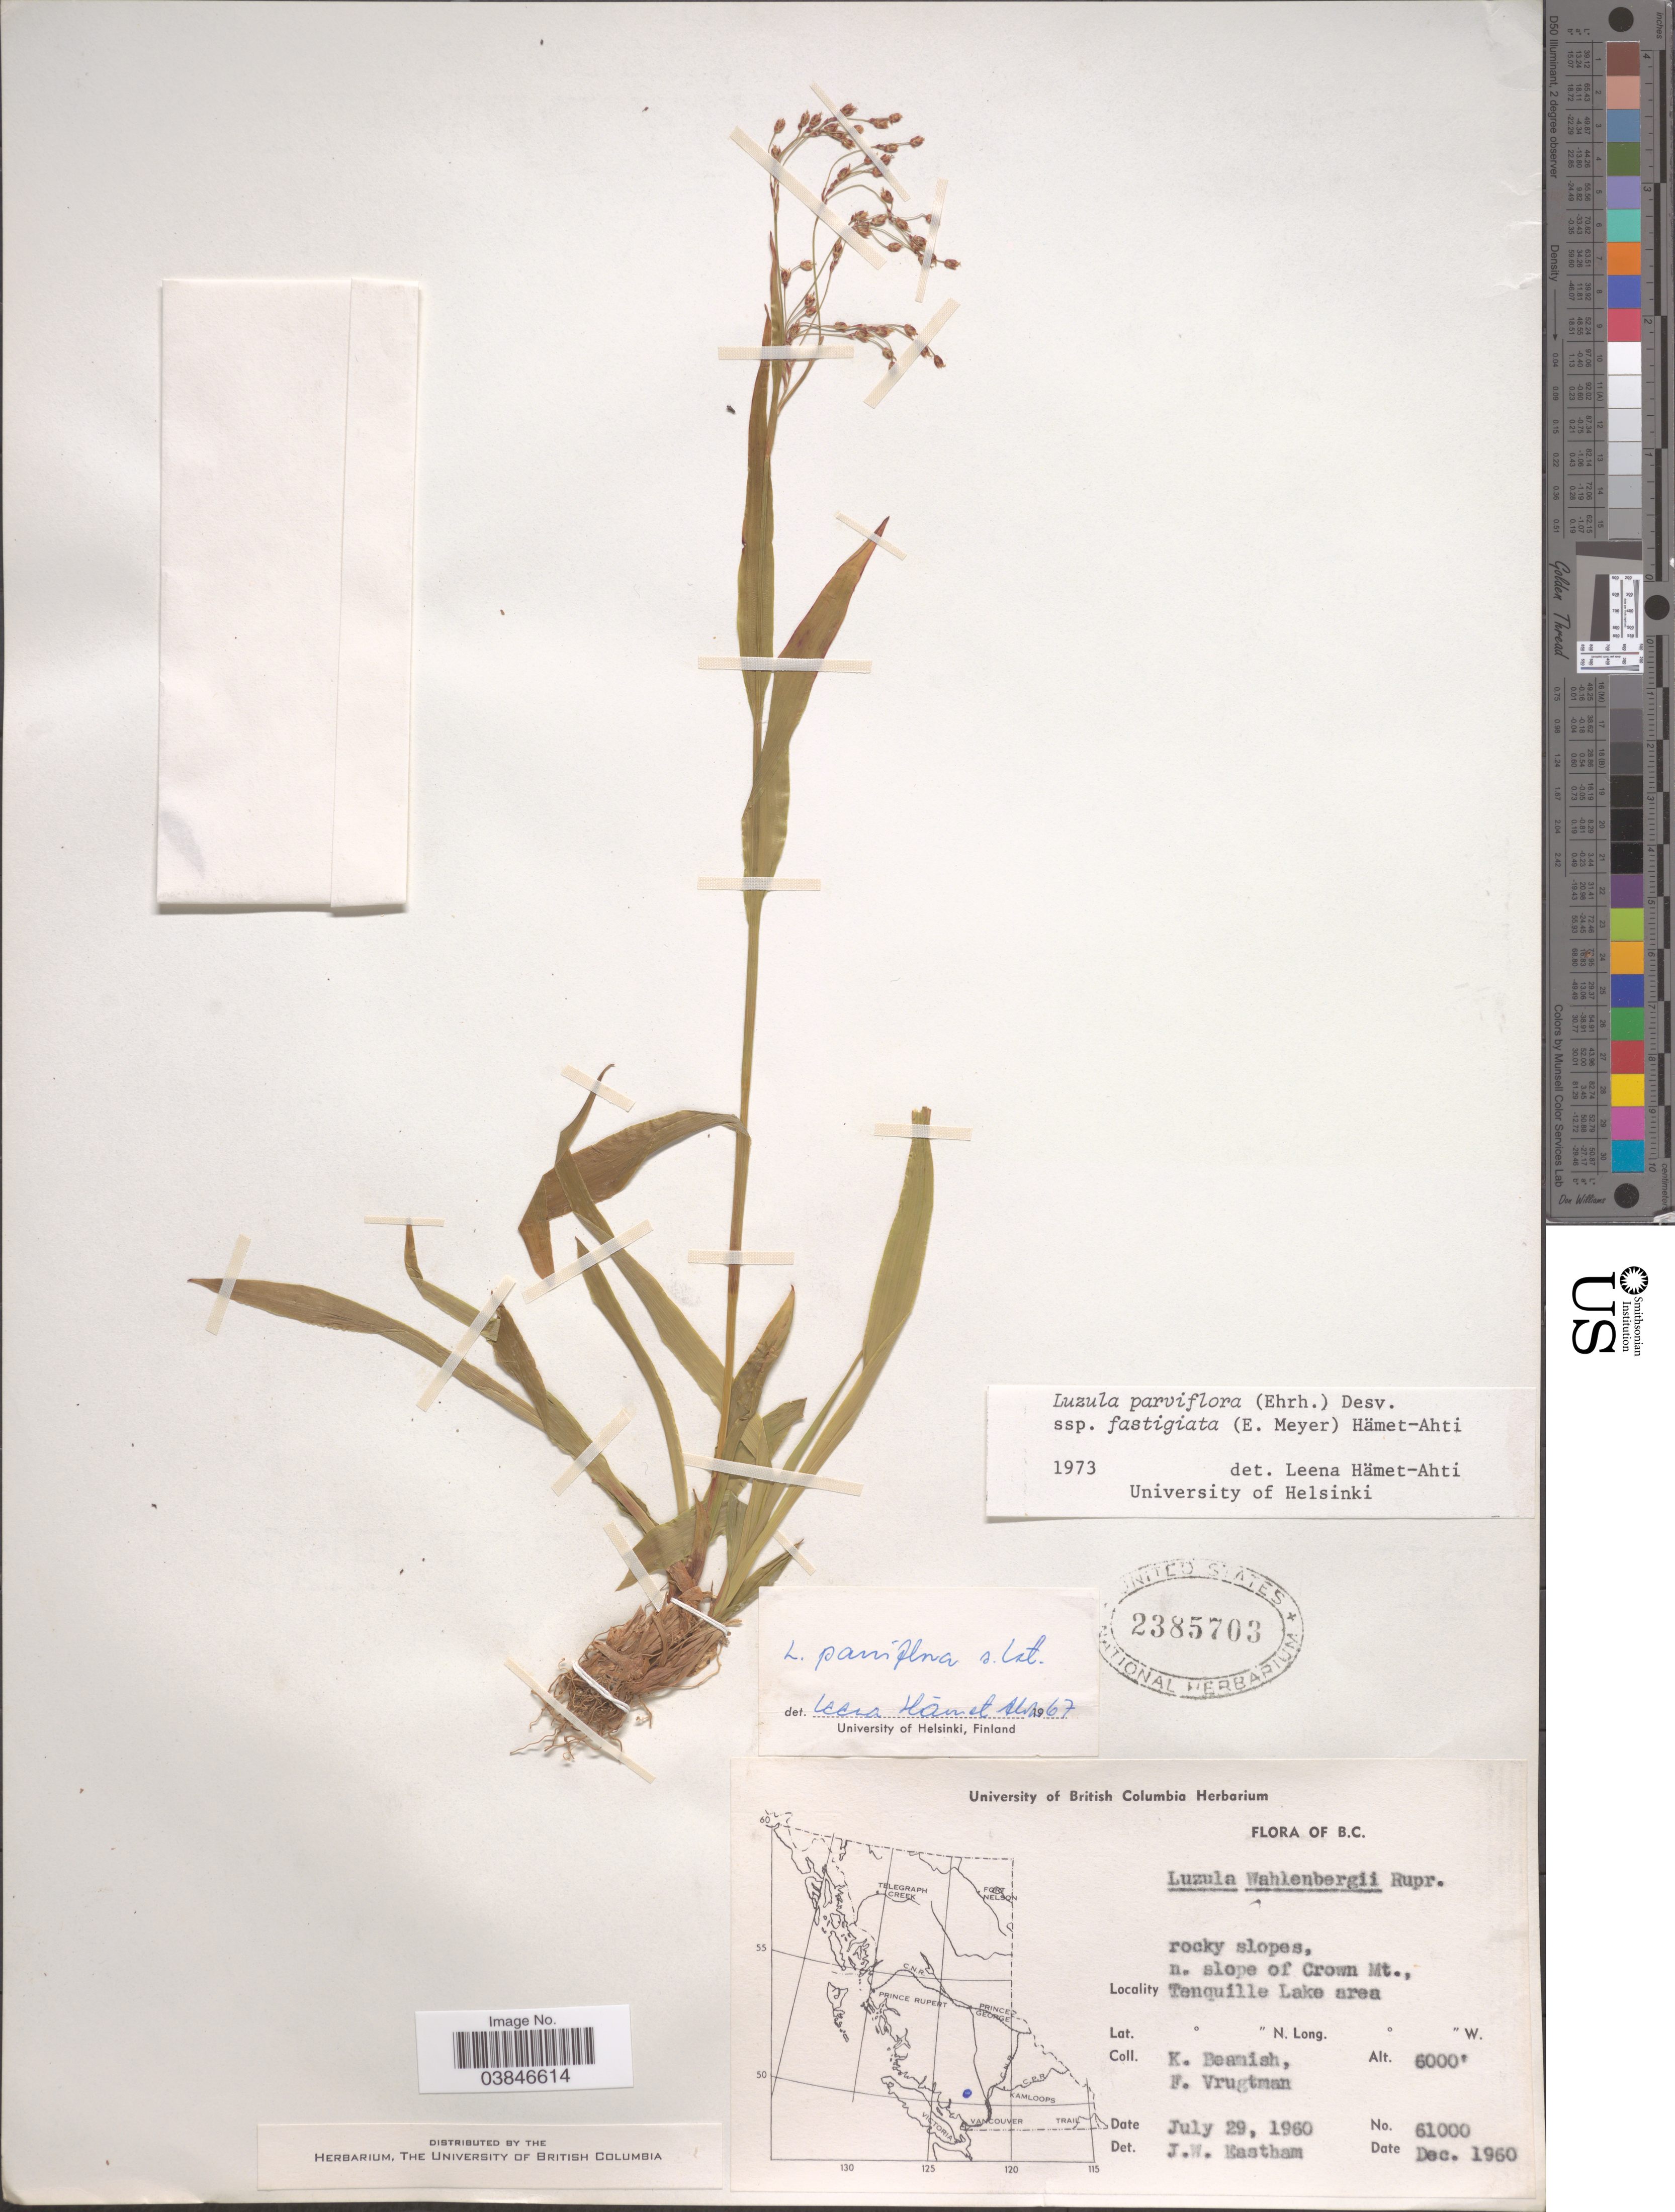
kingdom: Plantae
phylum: Tracheophyta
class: Liliopsida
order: Poales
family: Juncaceae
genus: Luzula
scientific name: Luzula parviflora subsp. fastigiata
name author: Buchenau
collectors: K. Beamish & F. Vrugtman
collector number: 61000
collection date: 1960-07-29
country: Canada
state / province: British Columbia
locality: Rocky slopes, n. slope of Crown Mt., Tenquille Lake area.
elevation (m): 1829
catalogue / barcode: US 2385703